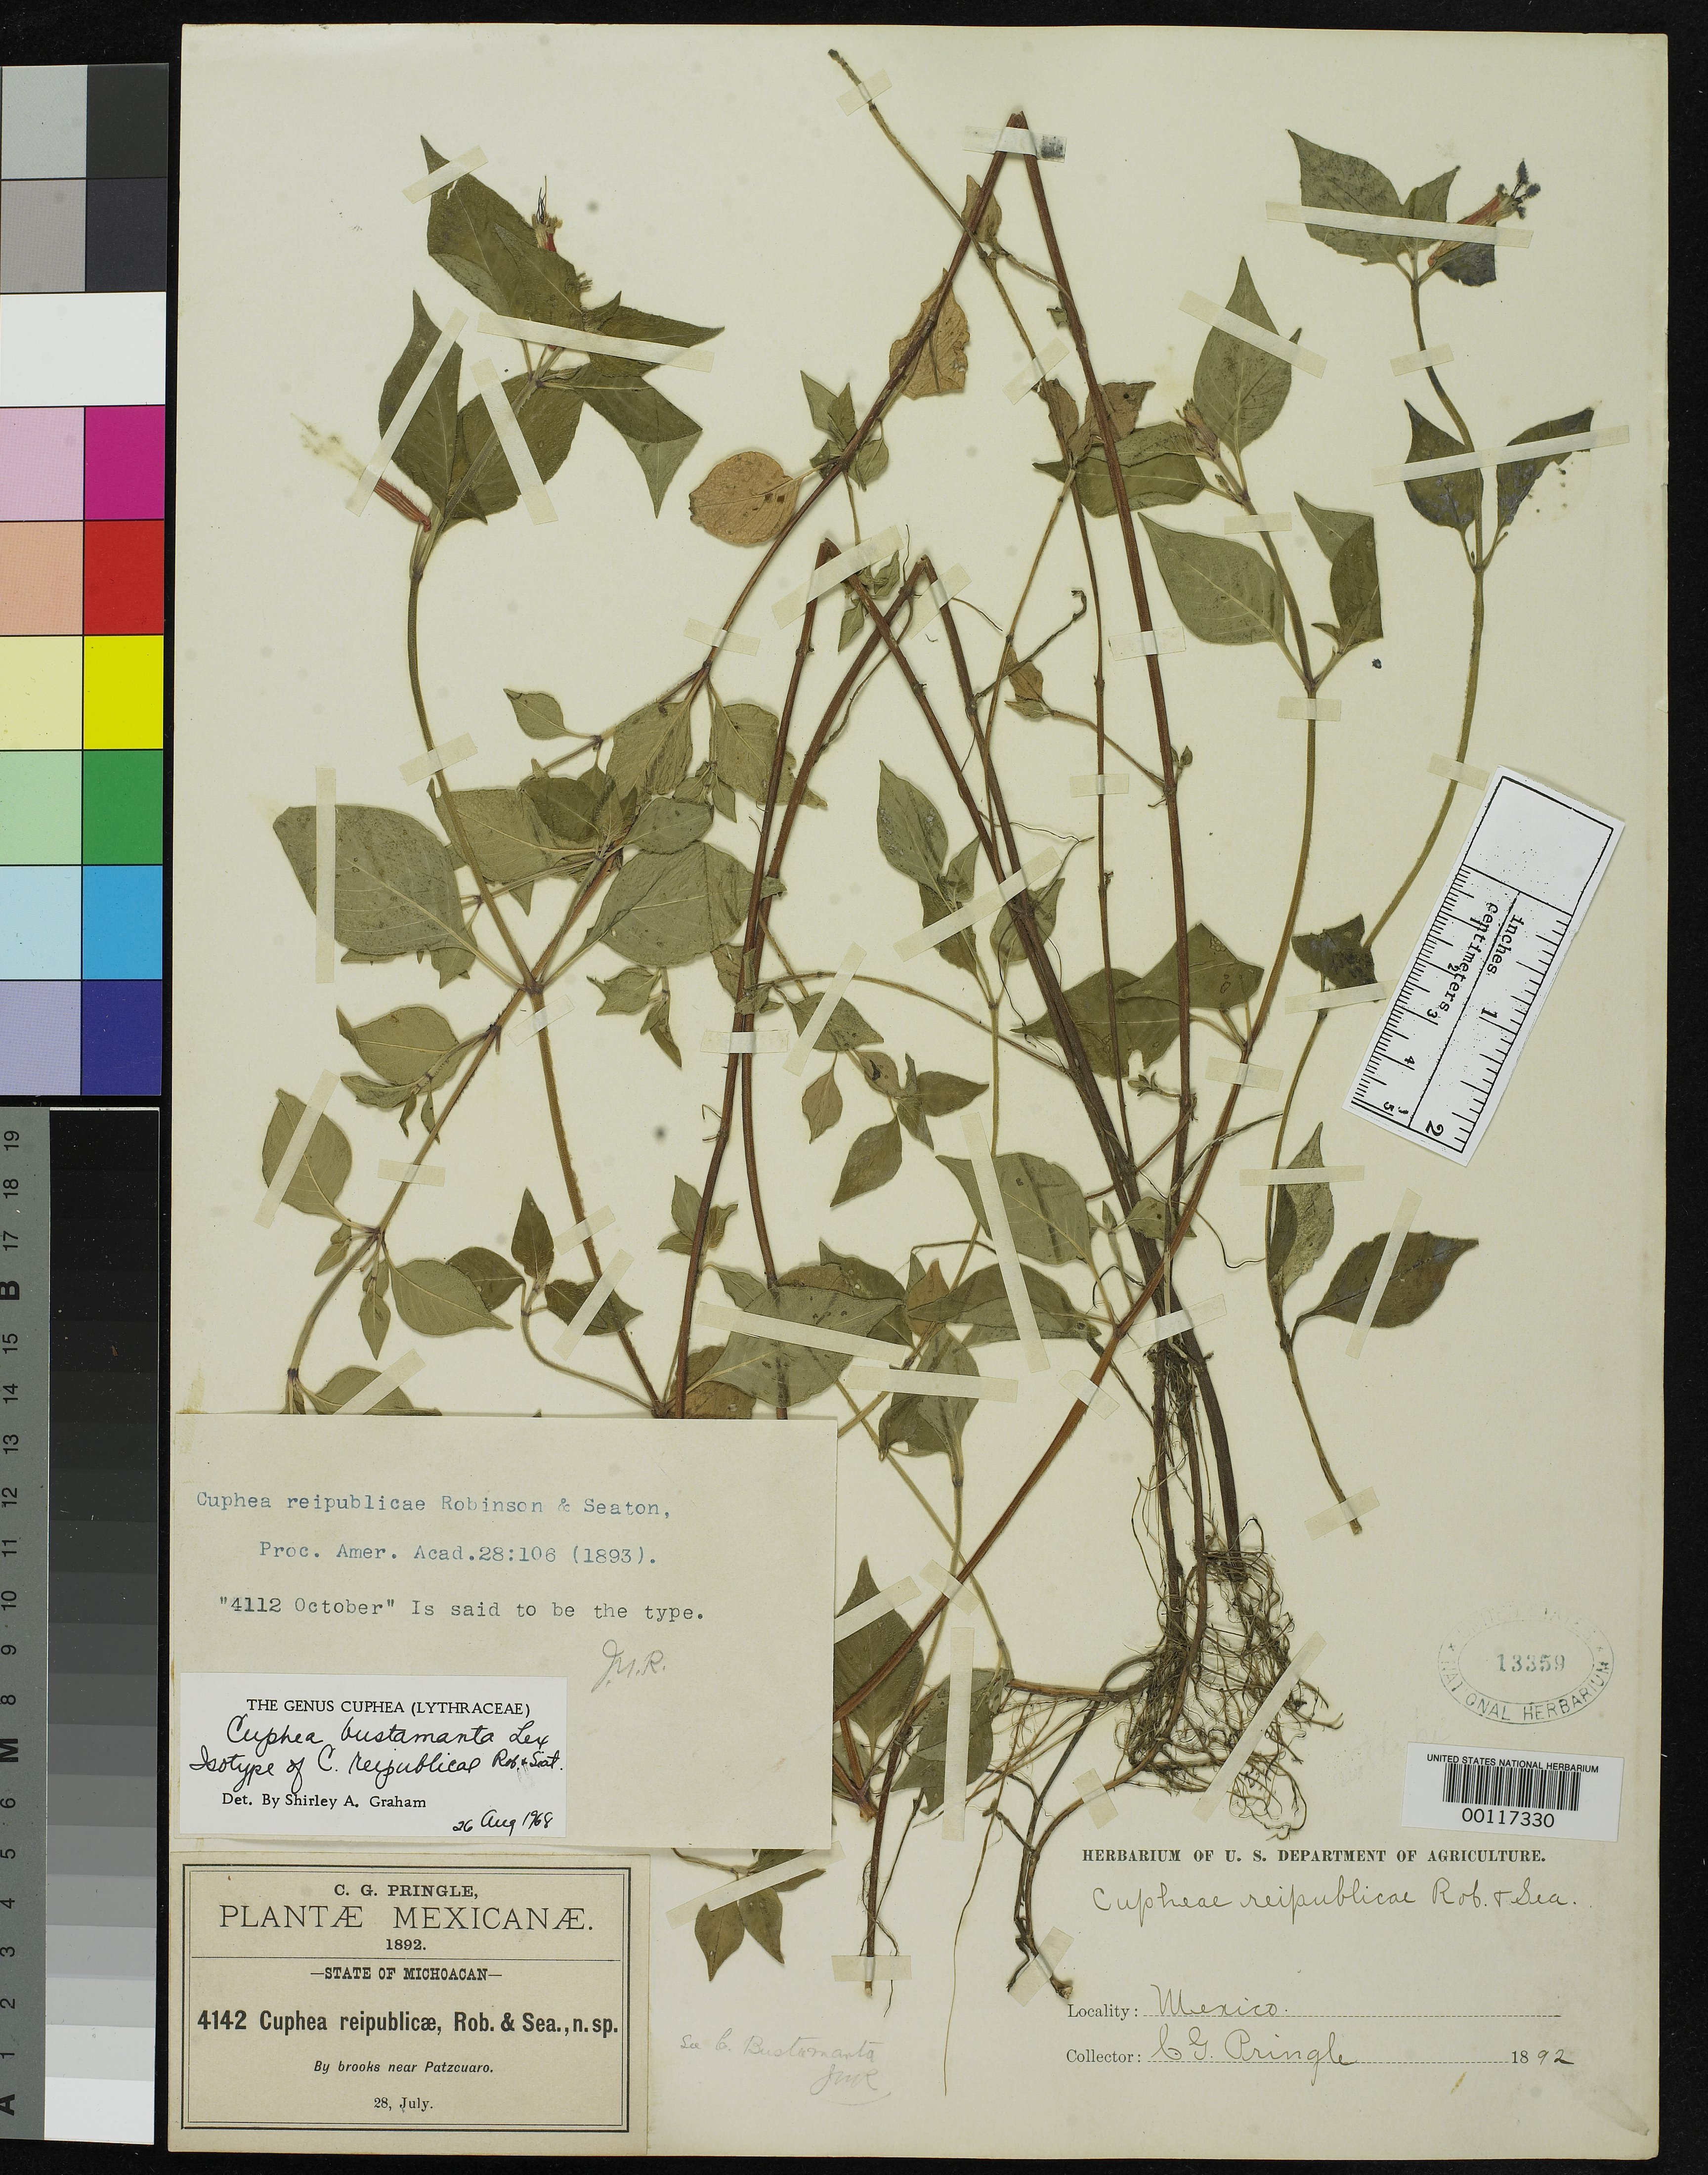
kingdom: Plantae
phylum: Tracheophyta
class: Magnoliopsida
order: Myrtales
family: Lythraceae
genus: Cuphea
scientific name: Cuphea reipublicae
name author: B.L. Rob. & Seaton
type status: Isotype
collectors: C. G. Pringle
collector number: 4142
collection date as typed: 28 Jul 1892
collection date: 1892-07-28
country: Mexico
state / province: Michoacán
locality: Near Patzuaro.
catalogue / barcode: US 13359